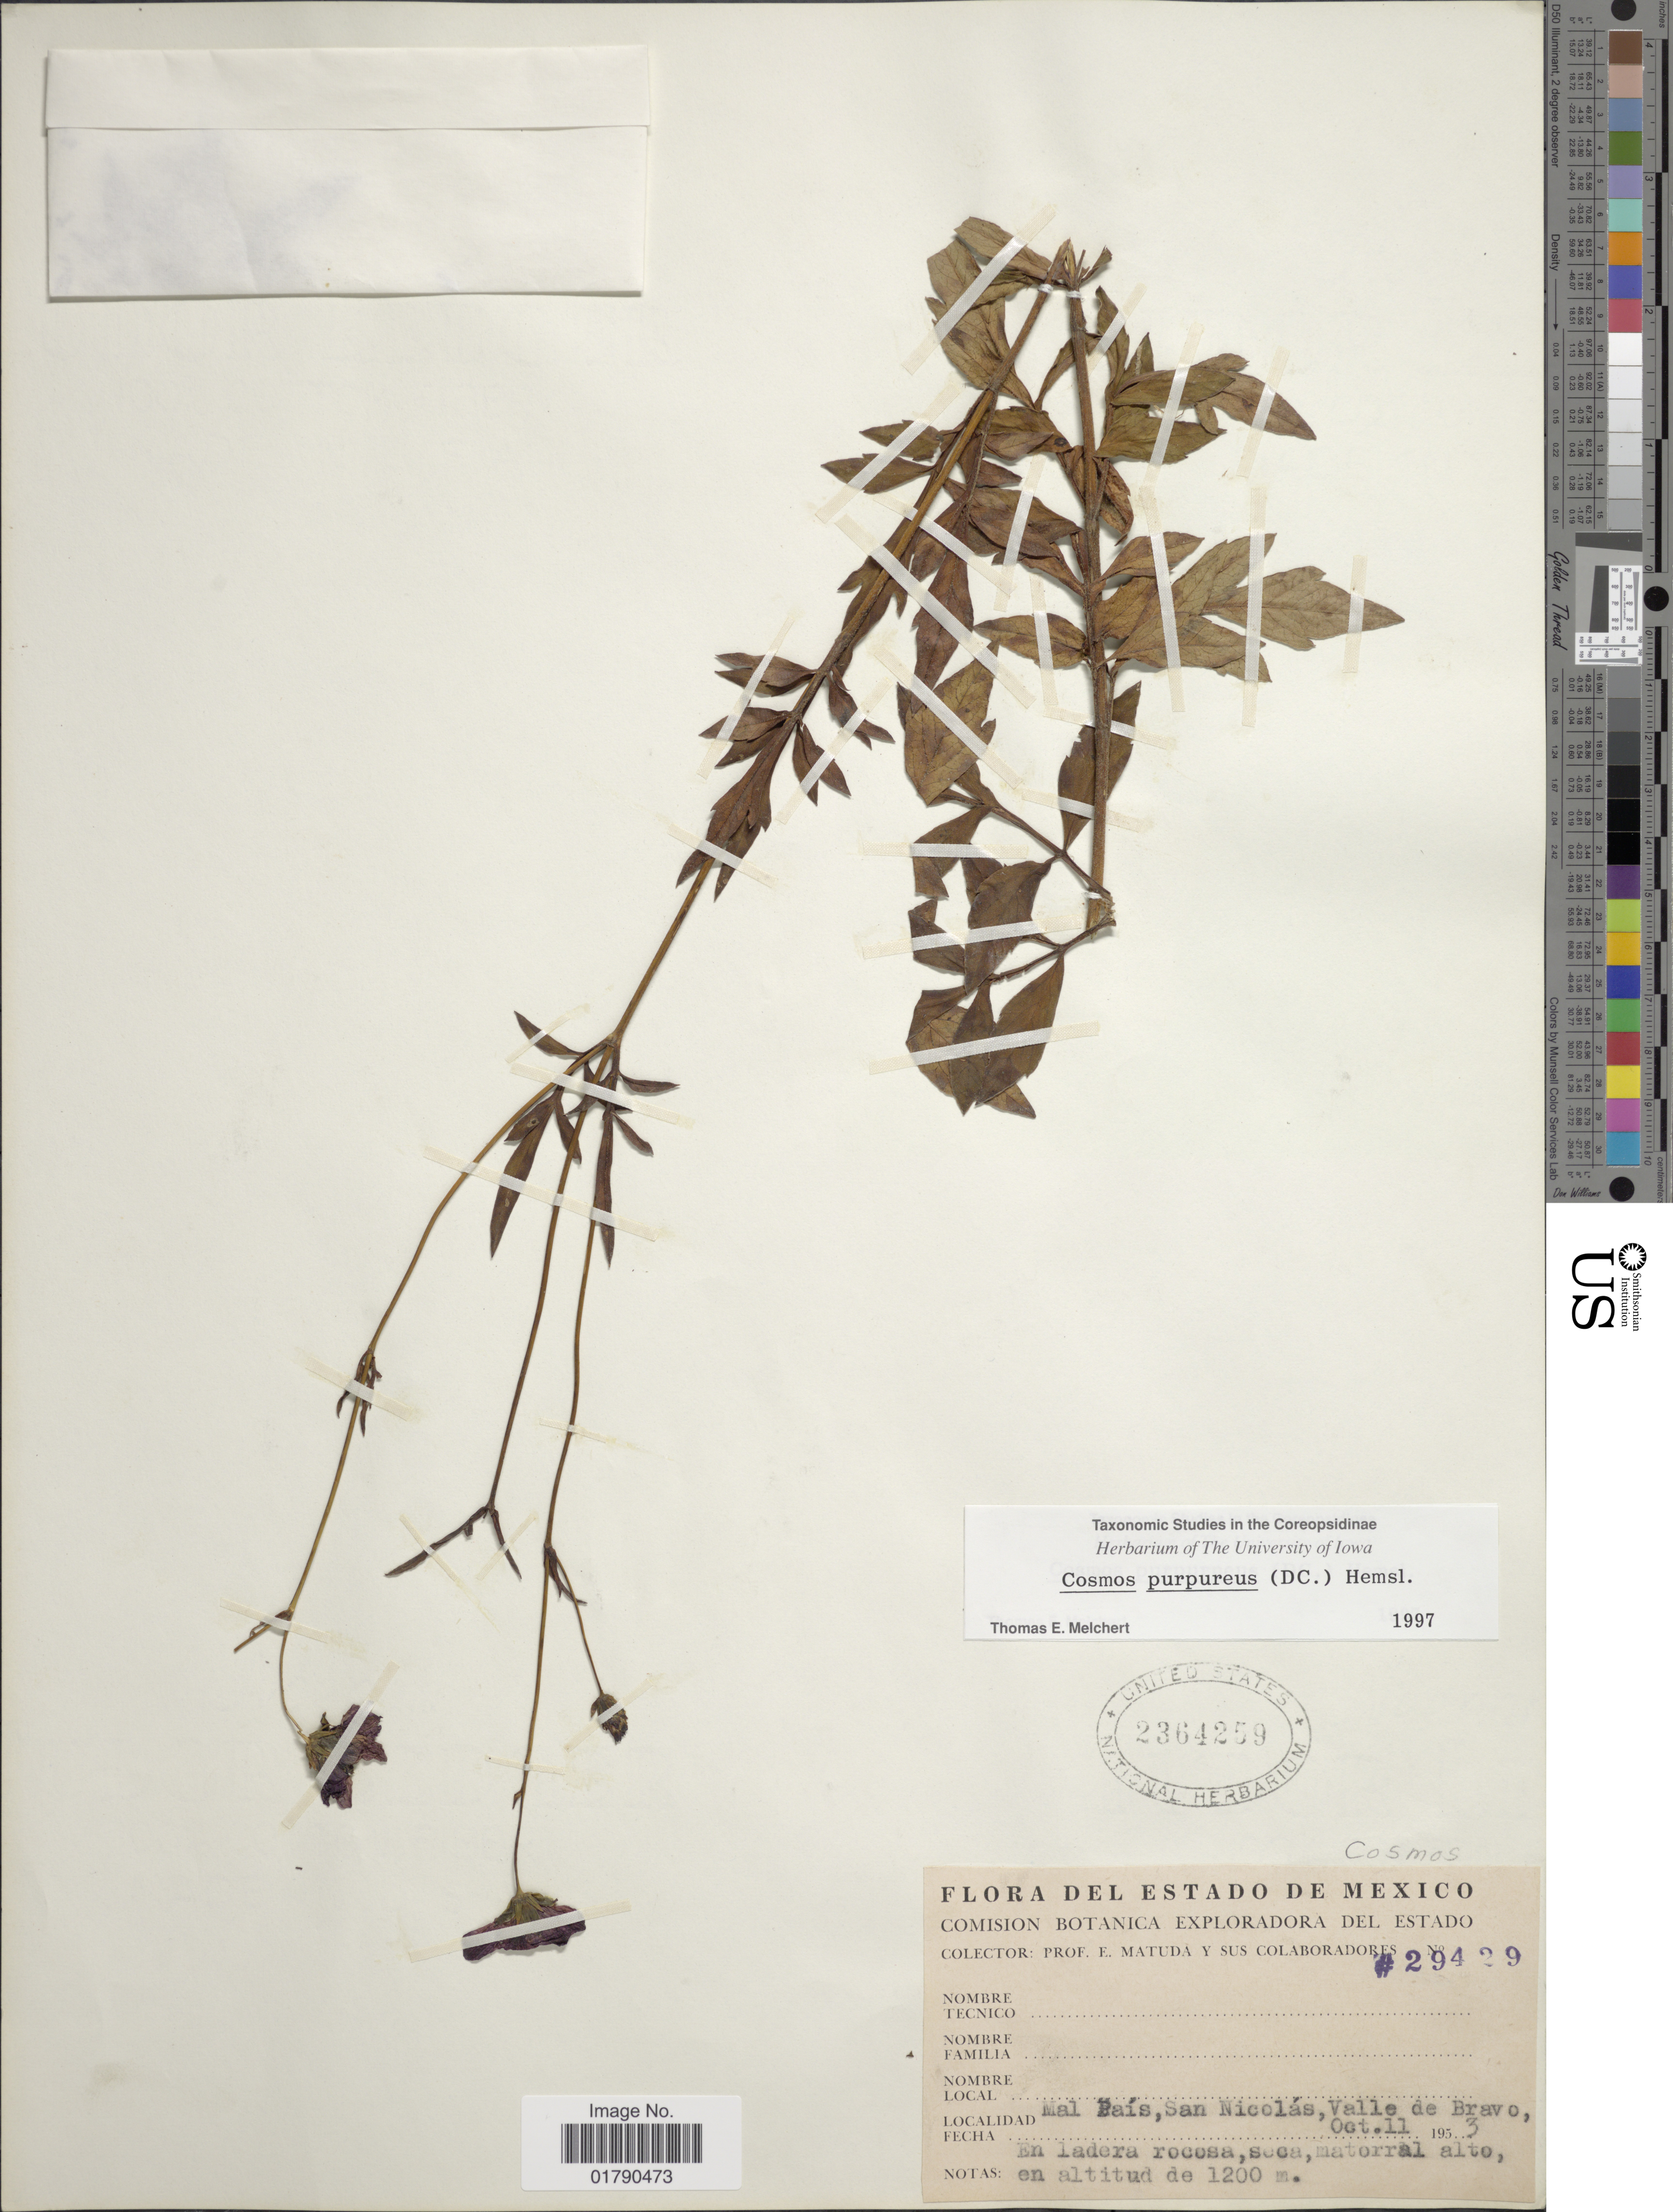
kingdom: Plantae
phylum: Tracheophyta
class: Magnoliopsida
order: Asterales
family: Asteraceae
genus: Cosmos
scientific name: Cosmos pupureus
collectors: E. Matuda & et al.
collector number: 29429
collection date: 1953-10-11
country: Mexico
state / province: México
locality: Mal Rais, San Nicolas, Valle de Bravo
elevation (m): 1200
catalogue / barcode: US 2364259